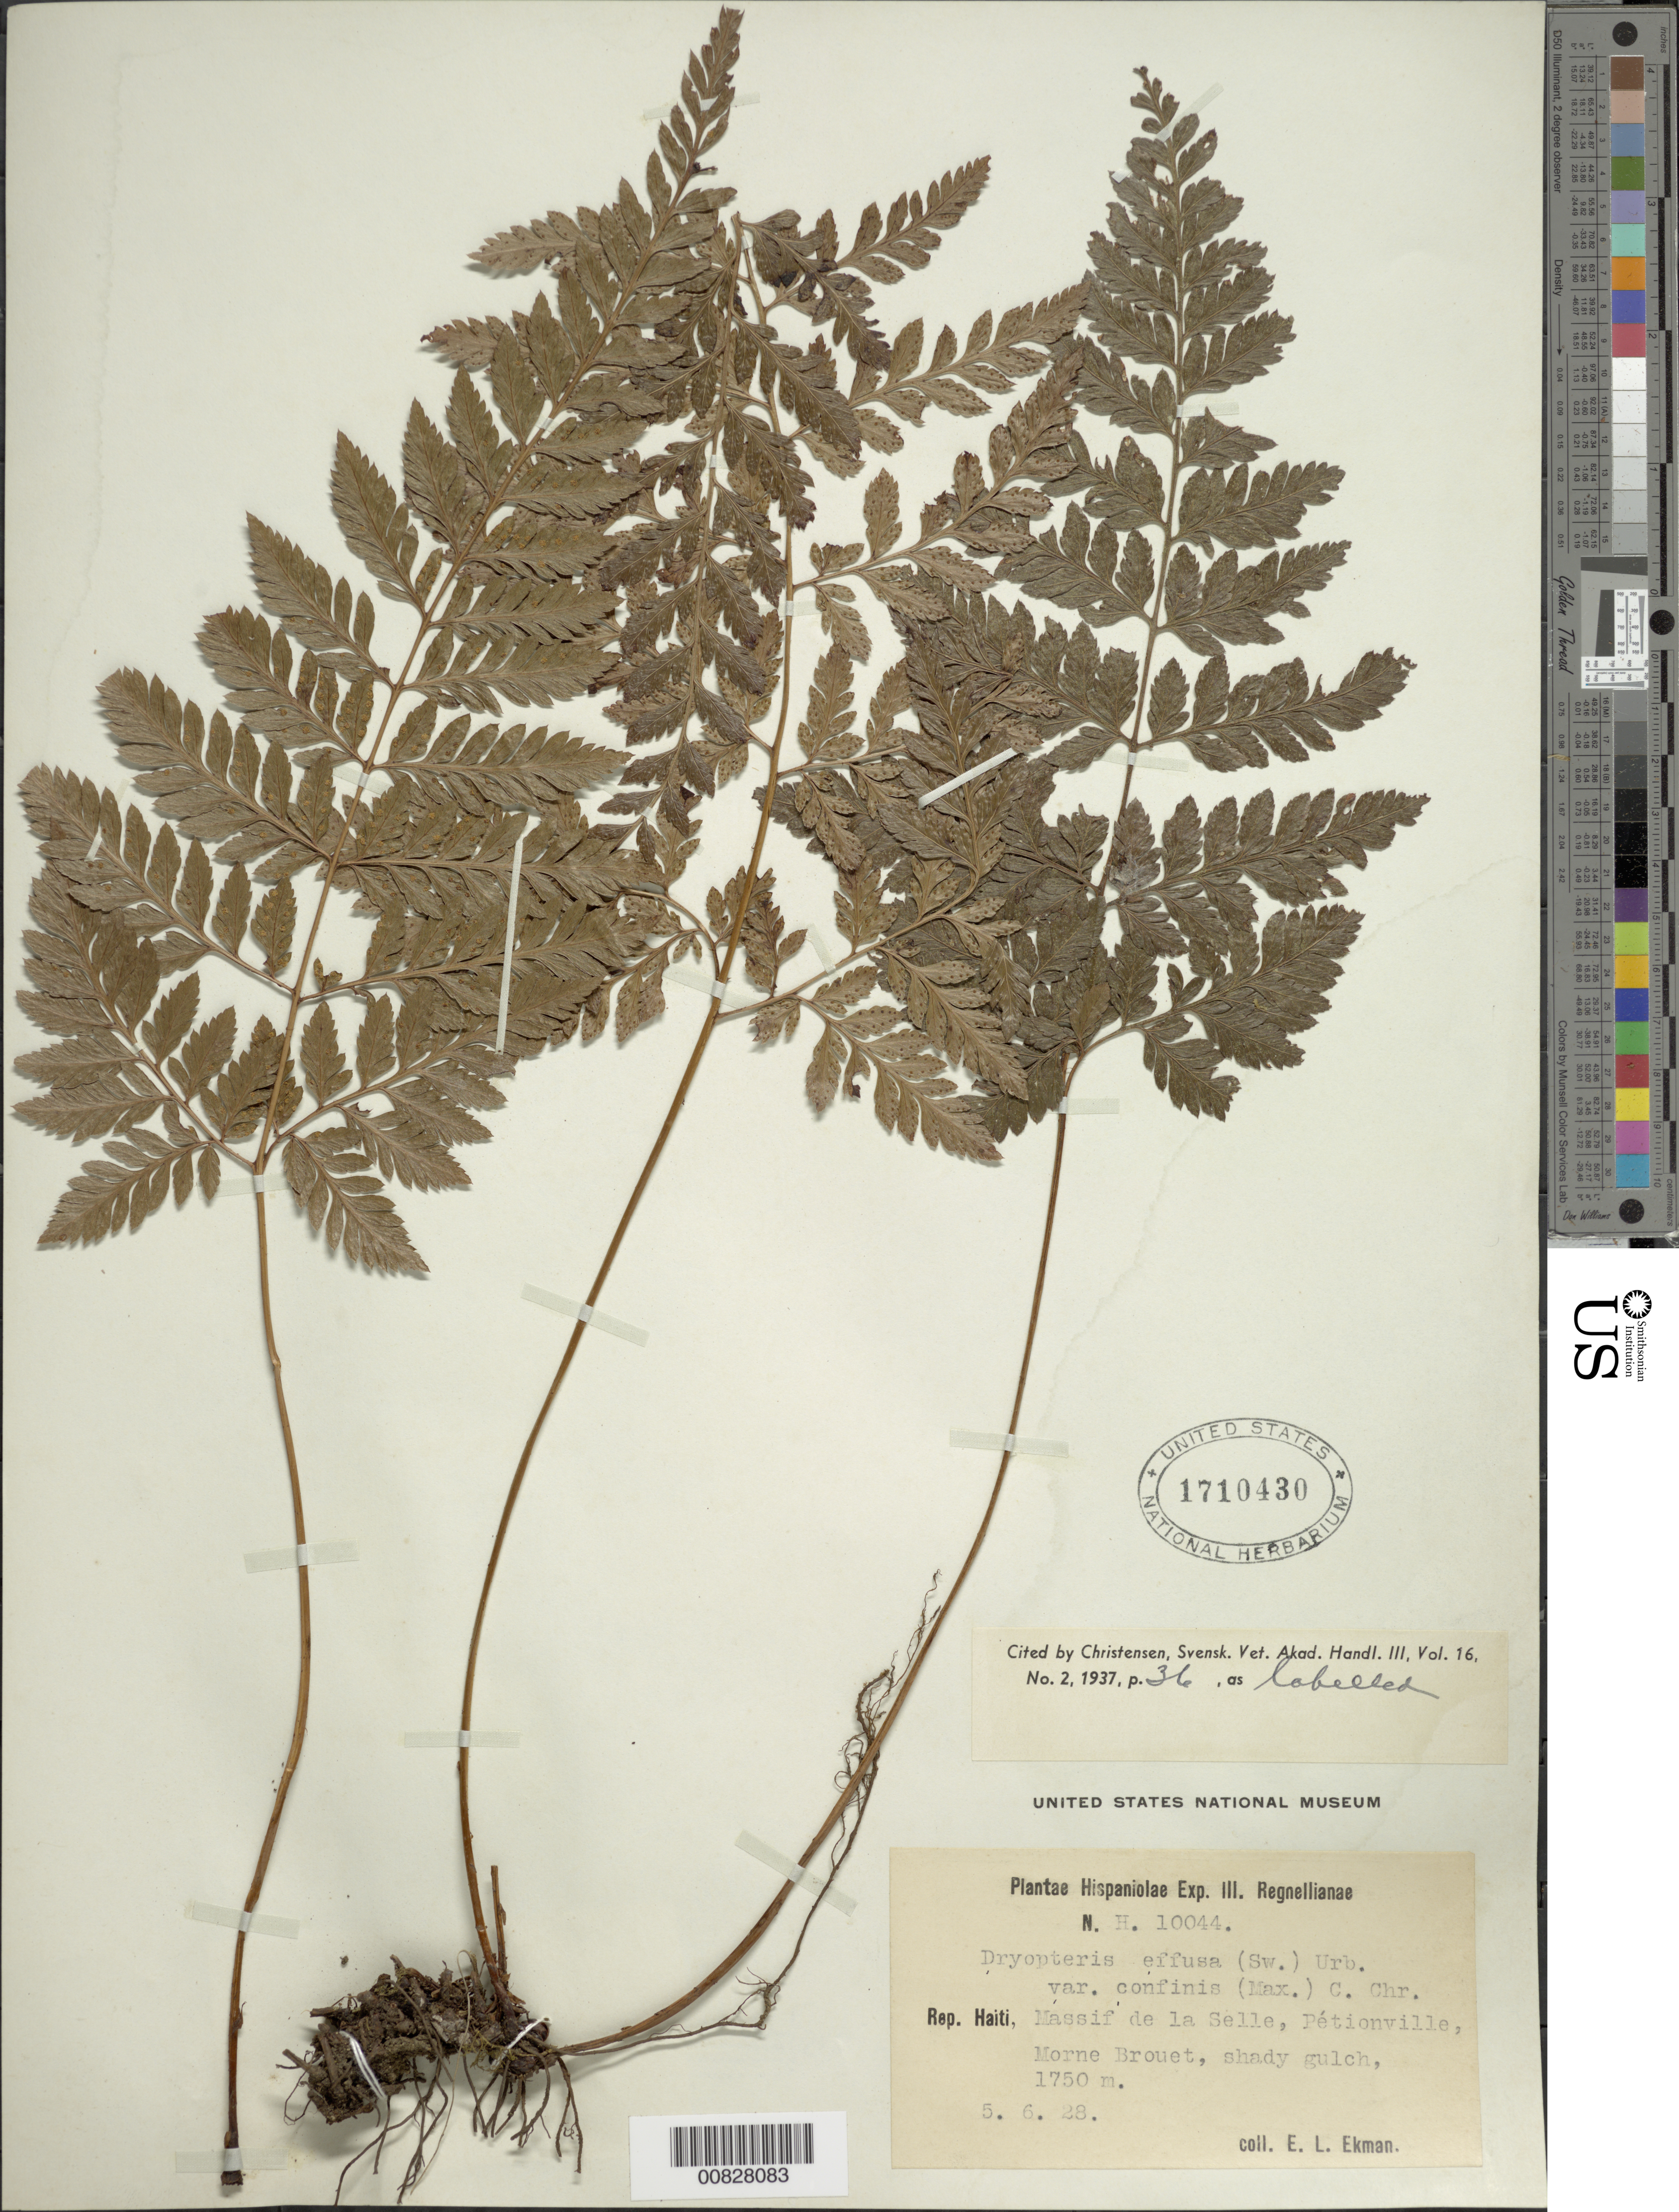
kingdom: Plantae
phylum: Tracheophyta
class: Polypodiopsida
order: Polypodiales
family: Dryopteridaceae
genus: Parapolystichum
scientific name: Parapolystichum confine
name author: (Maxon ex C. Chr.) Labiak et al.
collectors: E. L. Ekman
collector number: H 10044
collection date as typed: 05 Jun 1928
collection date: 1928-06-05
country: Haiti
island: Hispaniola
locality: Massif de la Selle, Pétionville, Morne Brouet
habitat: Sandy gulch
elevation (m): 1750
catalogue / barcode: US 1710430